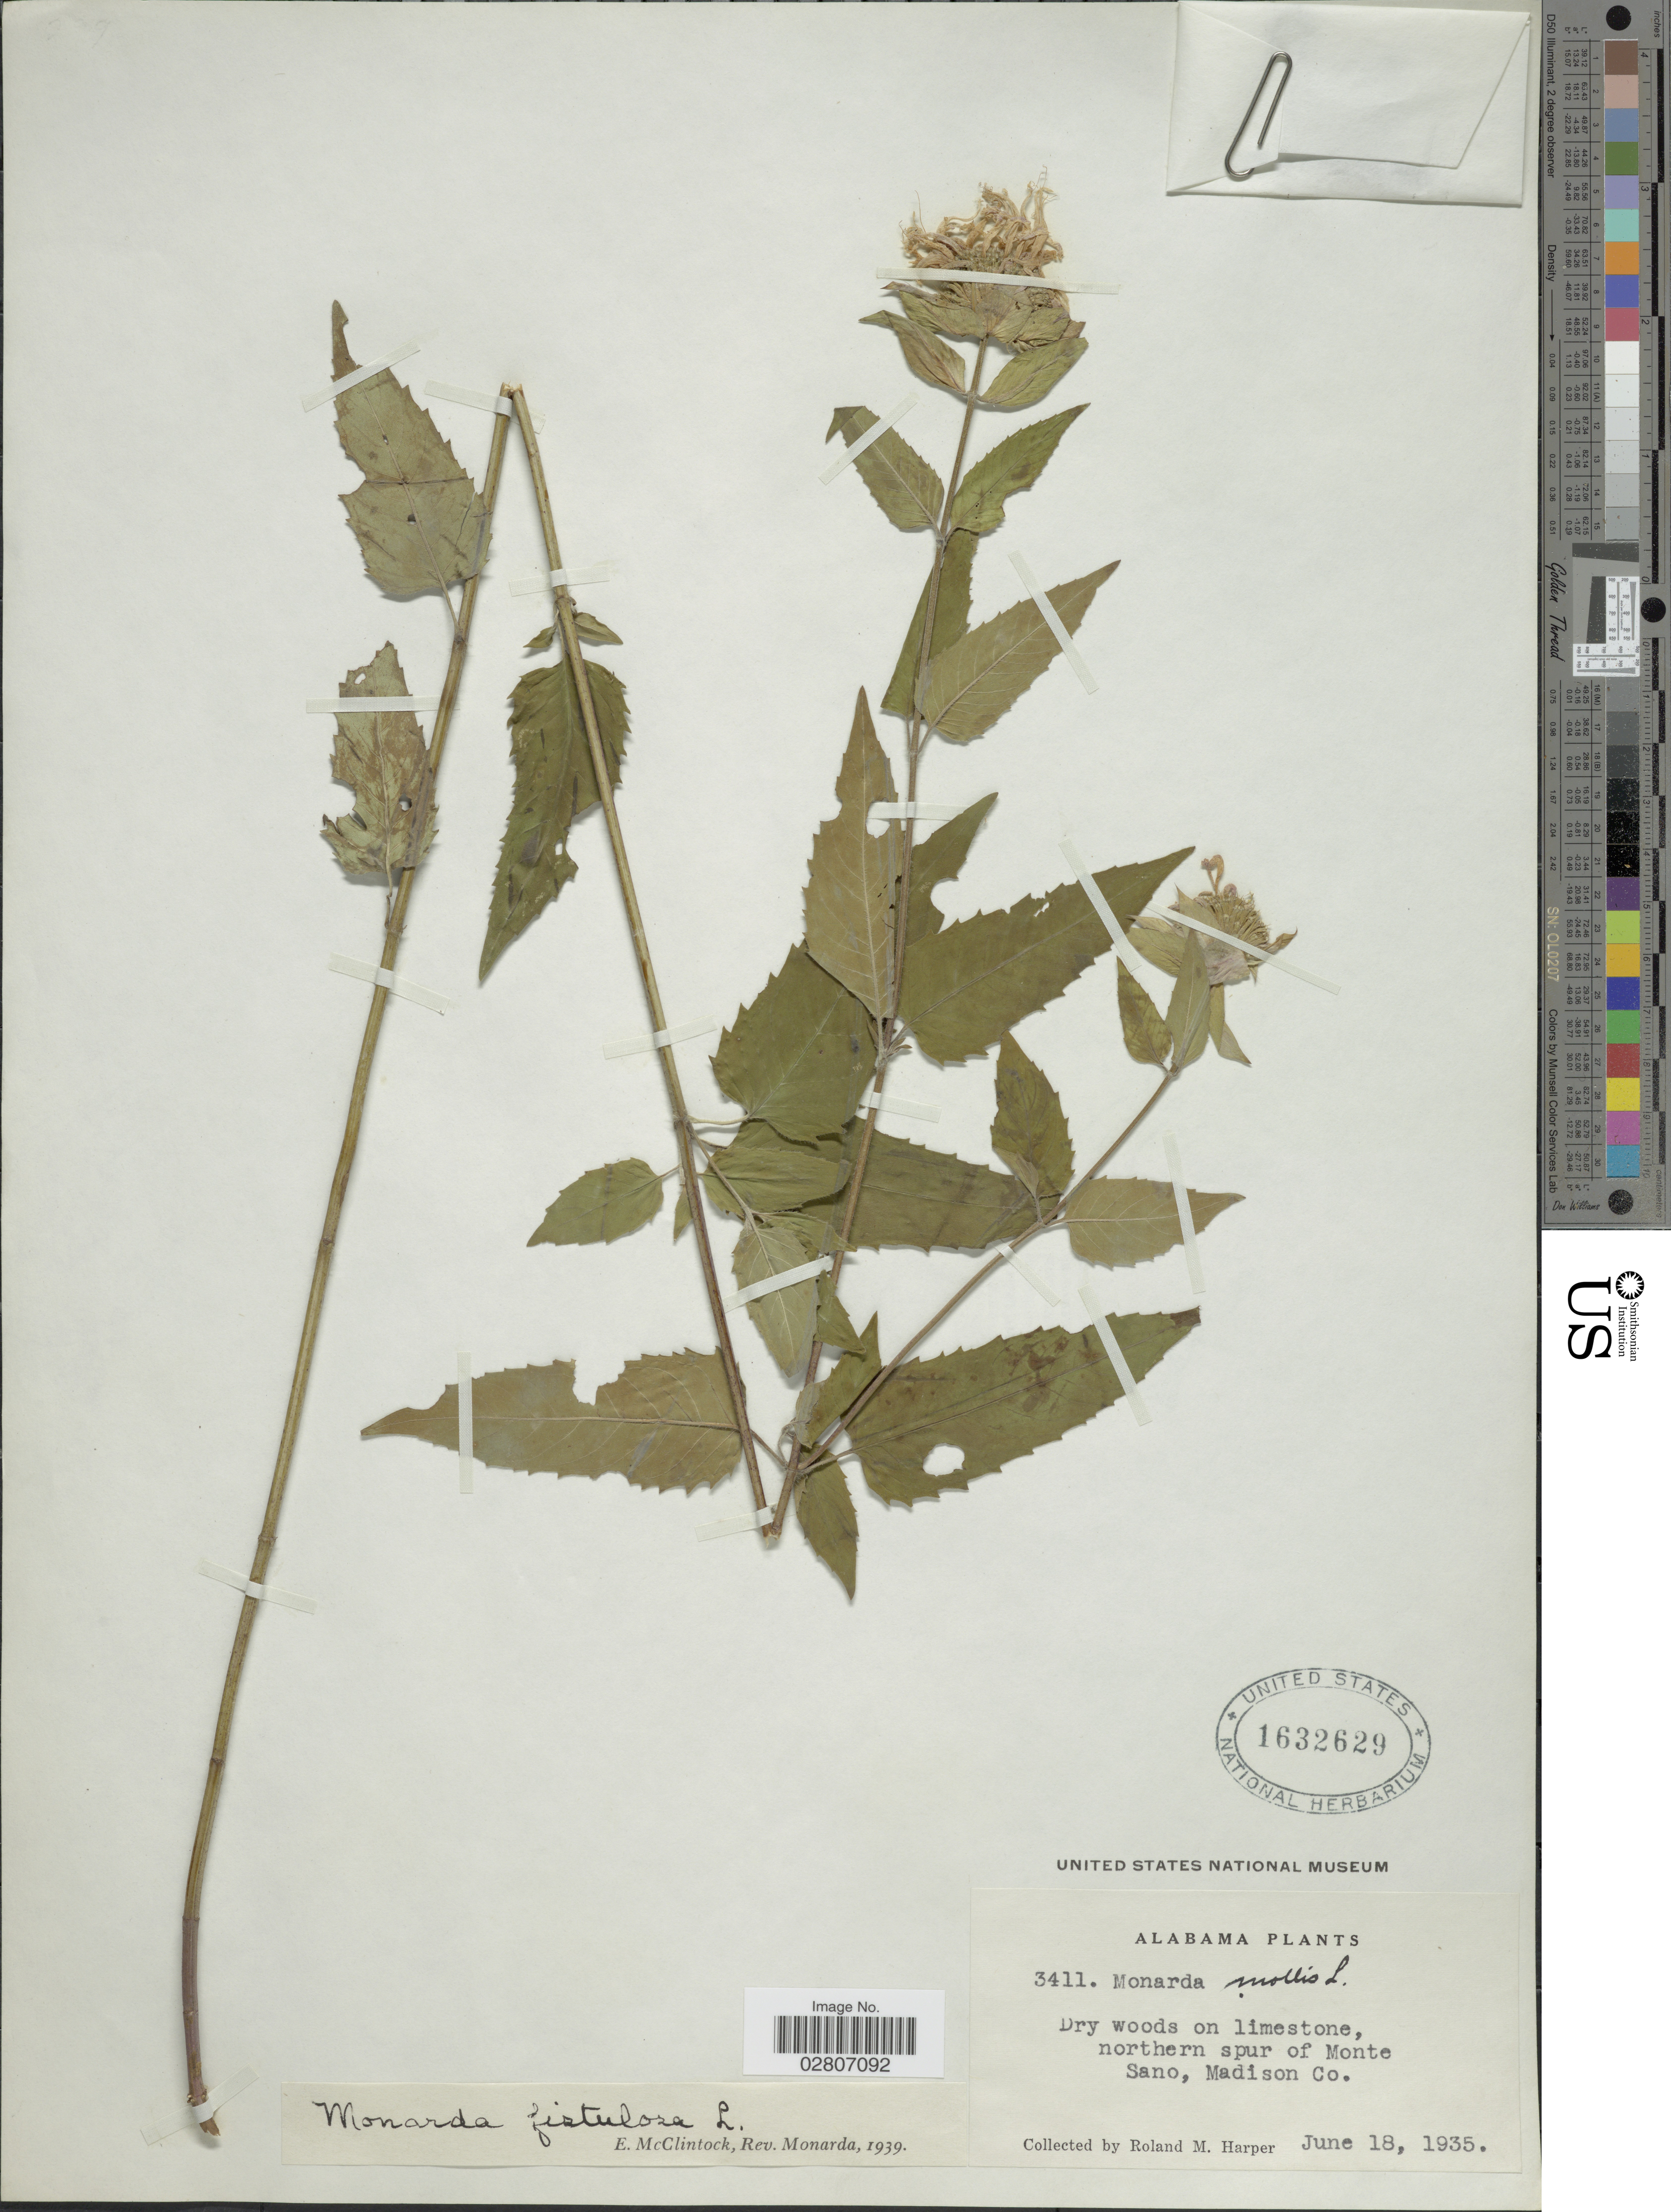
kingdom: Plantae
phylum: Tracheophyta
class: Magnoliopsida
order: Lamiales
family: Lamiaceae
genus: Monarda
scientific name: Monarda fistulosa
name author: L.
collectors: R. M. Harper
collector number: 3411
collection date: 1935-06-18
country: United States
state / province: Alabama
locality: Dry woods in limestone, northern spur of Monte Sano, Madison Co.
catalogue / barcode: US 1632629